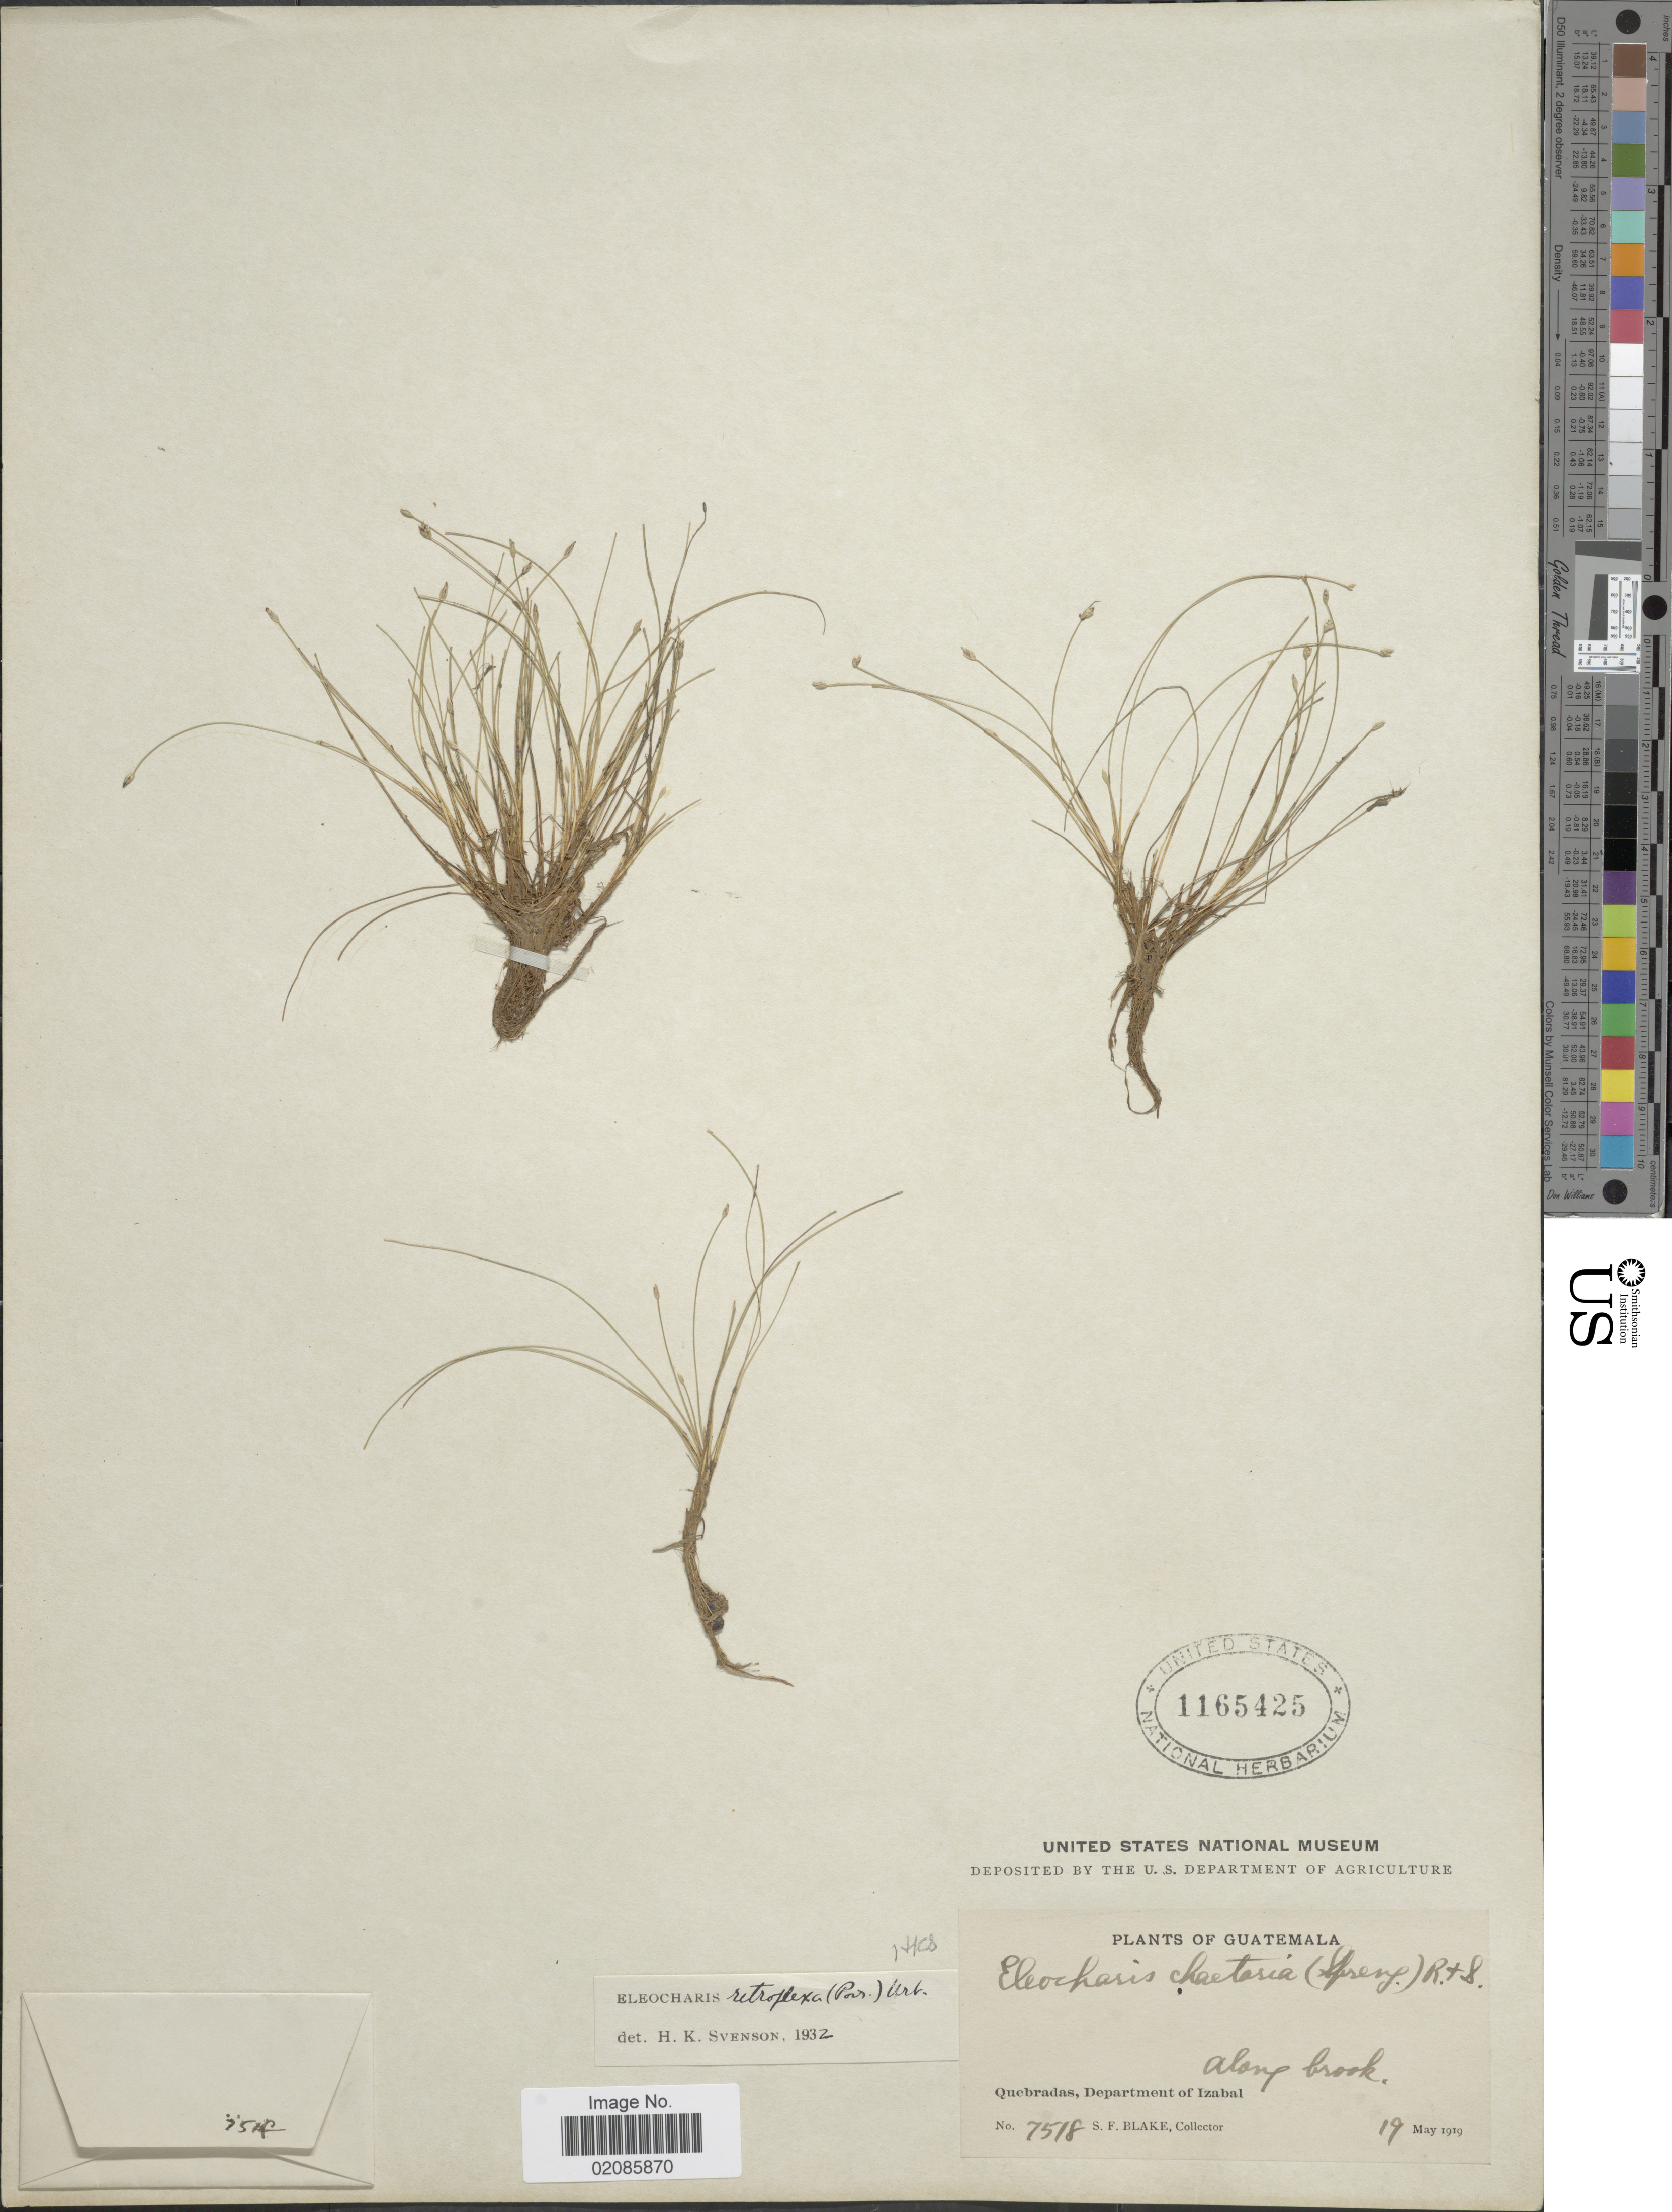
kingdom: Plantae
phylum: Tracheophyta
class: Liliopsida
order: Poales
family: Cyperaceae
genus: Eleocharis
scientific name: Eleocharis retroflexa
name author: (Poir.) Urb.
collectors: S. Blake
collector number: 7518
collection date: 1919-05-19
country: Guatemala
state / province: Izabal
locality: Quebradas, Department of Izabal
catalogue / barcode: US 1165425